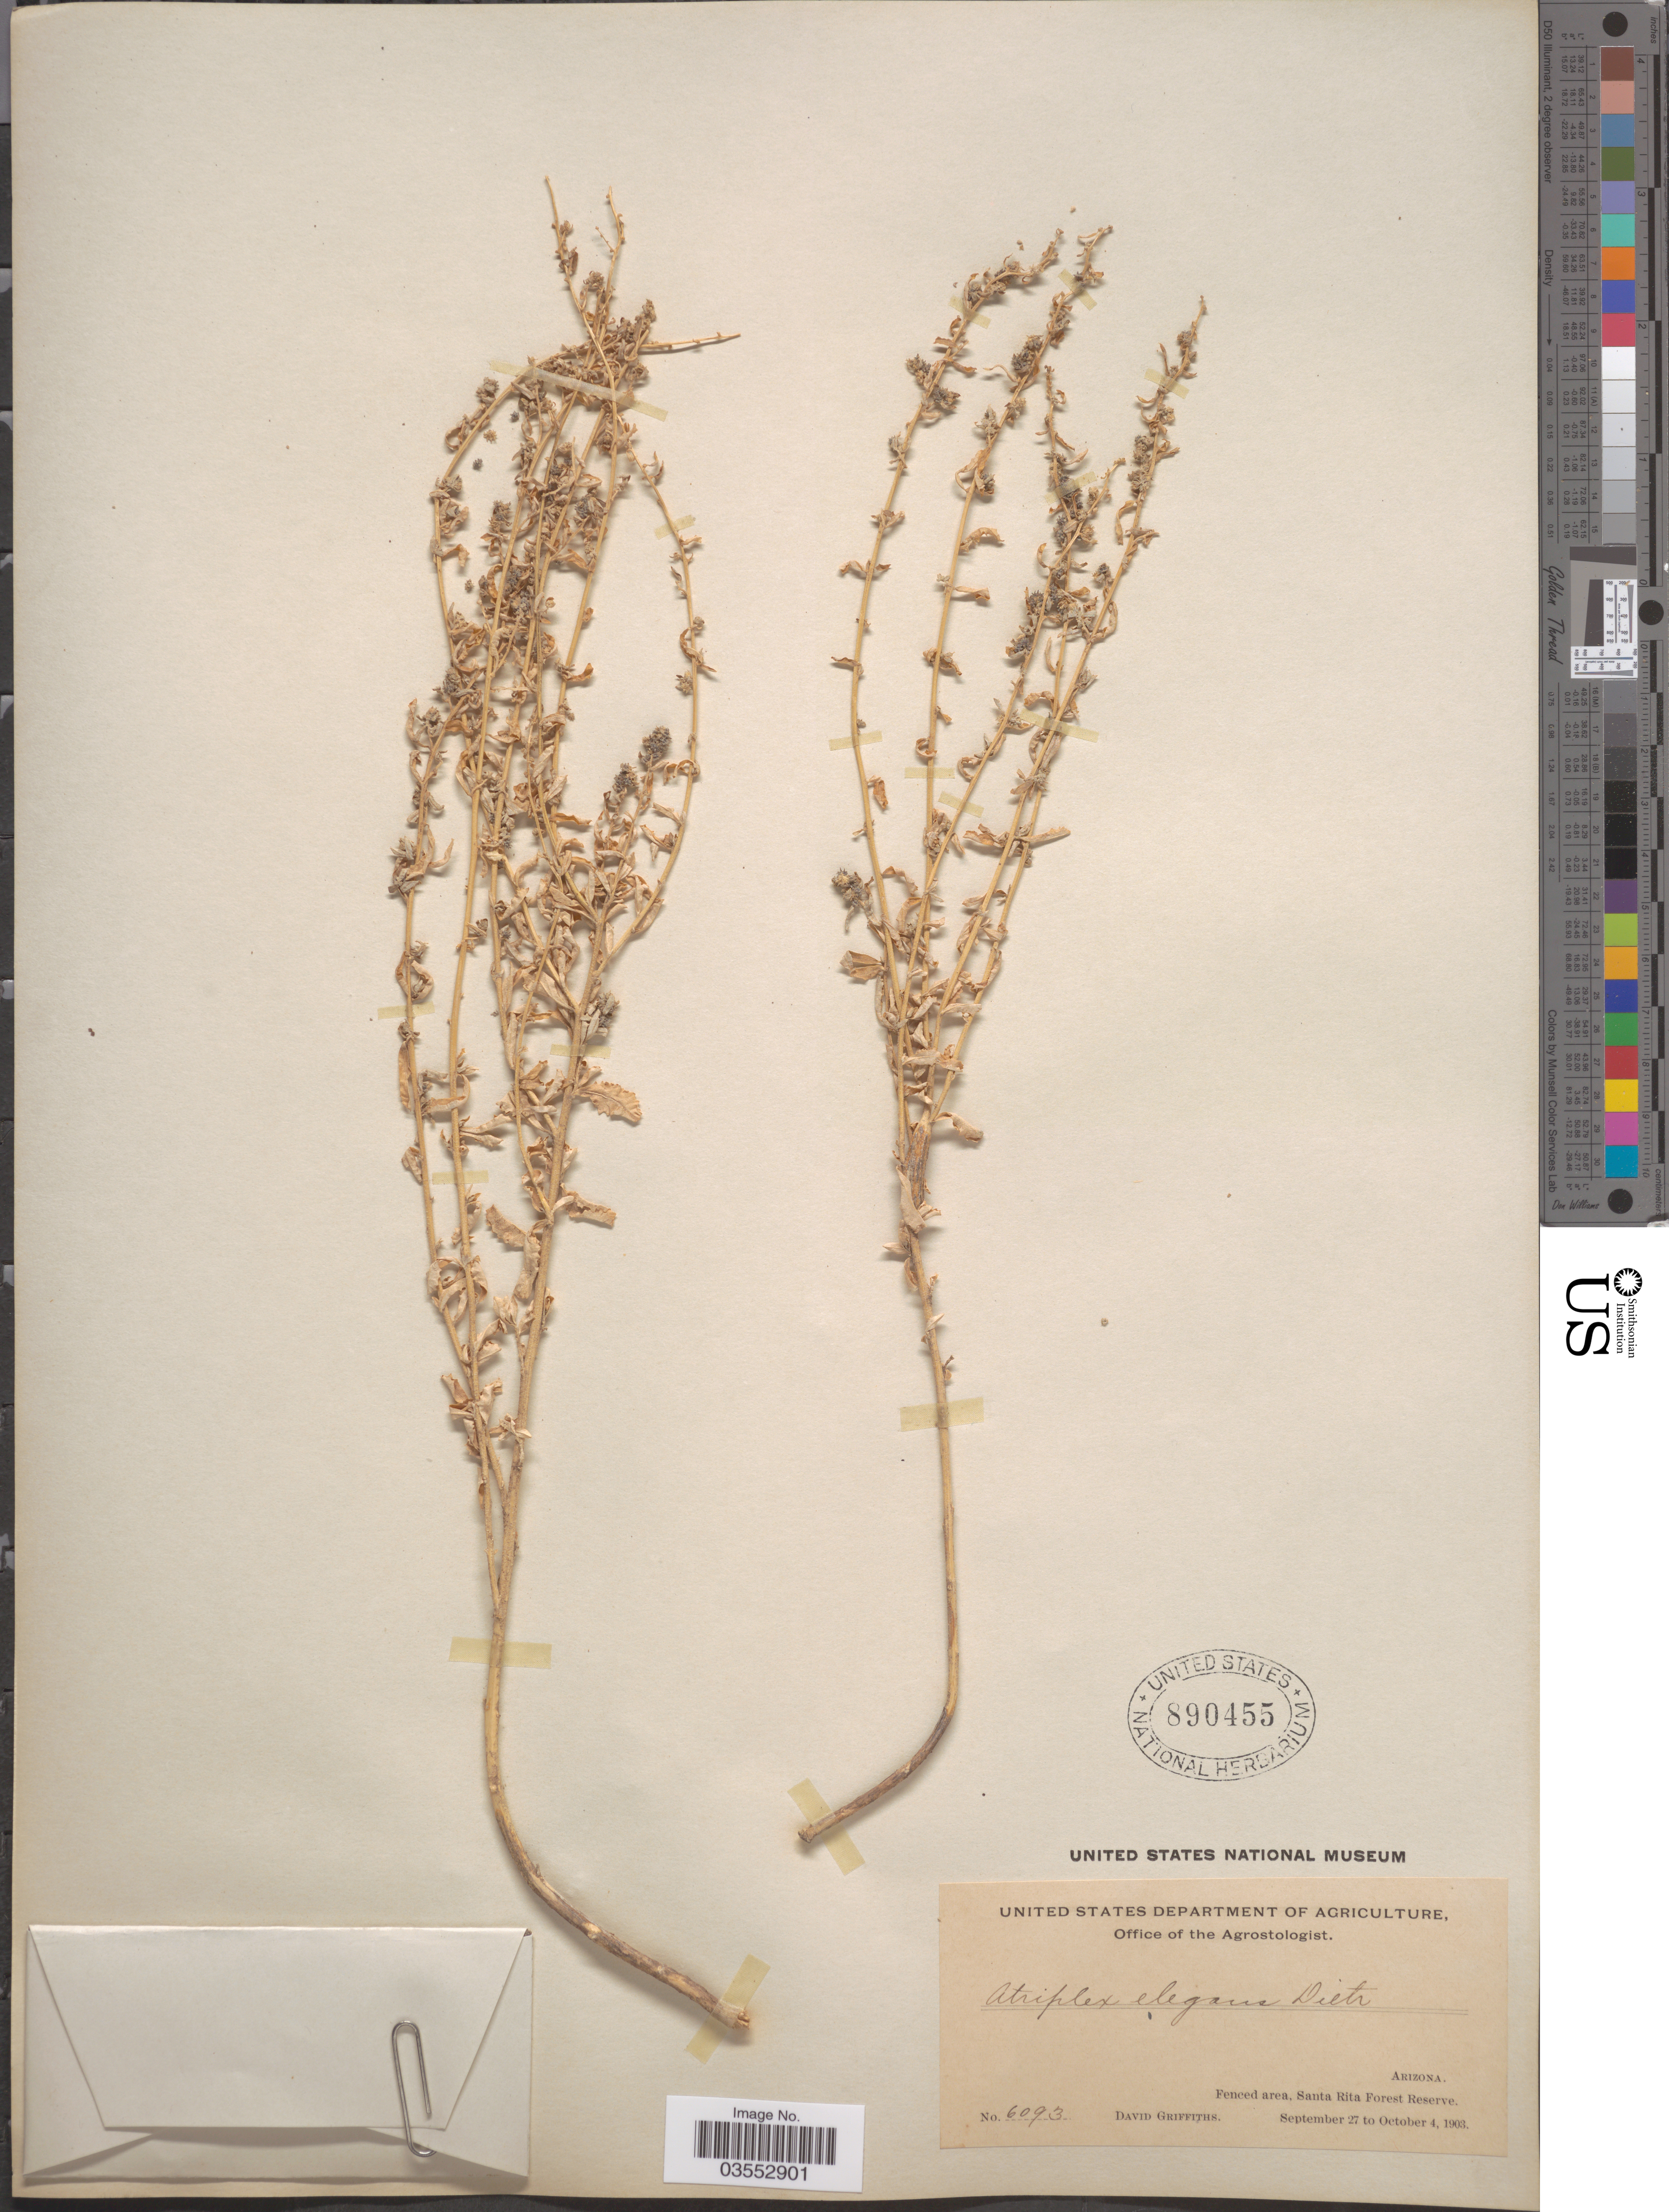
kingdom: Plantae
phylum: Tracheophyta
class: Magnoliopsida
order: Caryophyllales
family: Amaranthaceae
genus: Atriplex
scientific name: Atriplex thornberi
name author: (M.E. Jones) Standl.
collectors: D. Griffiths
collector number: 6093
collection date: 1903-09-27/1903-10-04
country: United States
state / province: Arizona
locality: Fenced area, Santa Rita Forest Reserve.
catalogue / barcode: US 890455